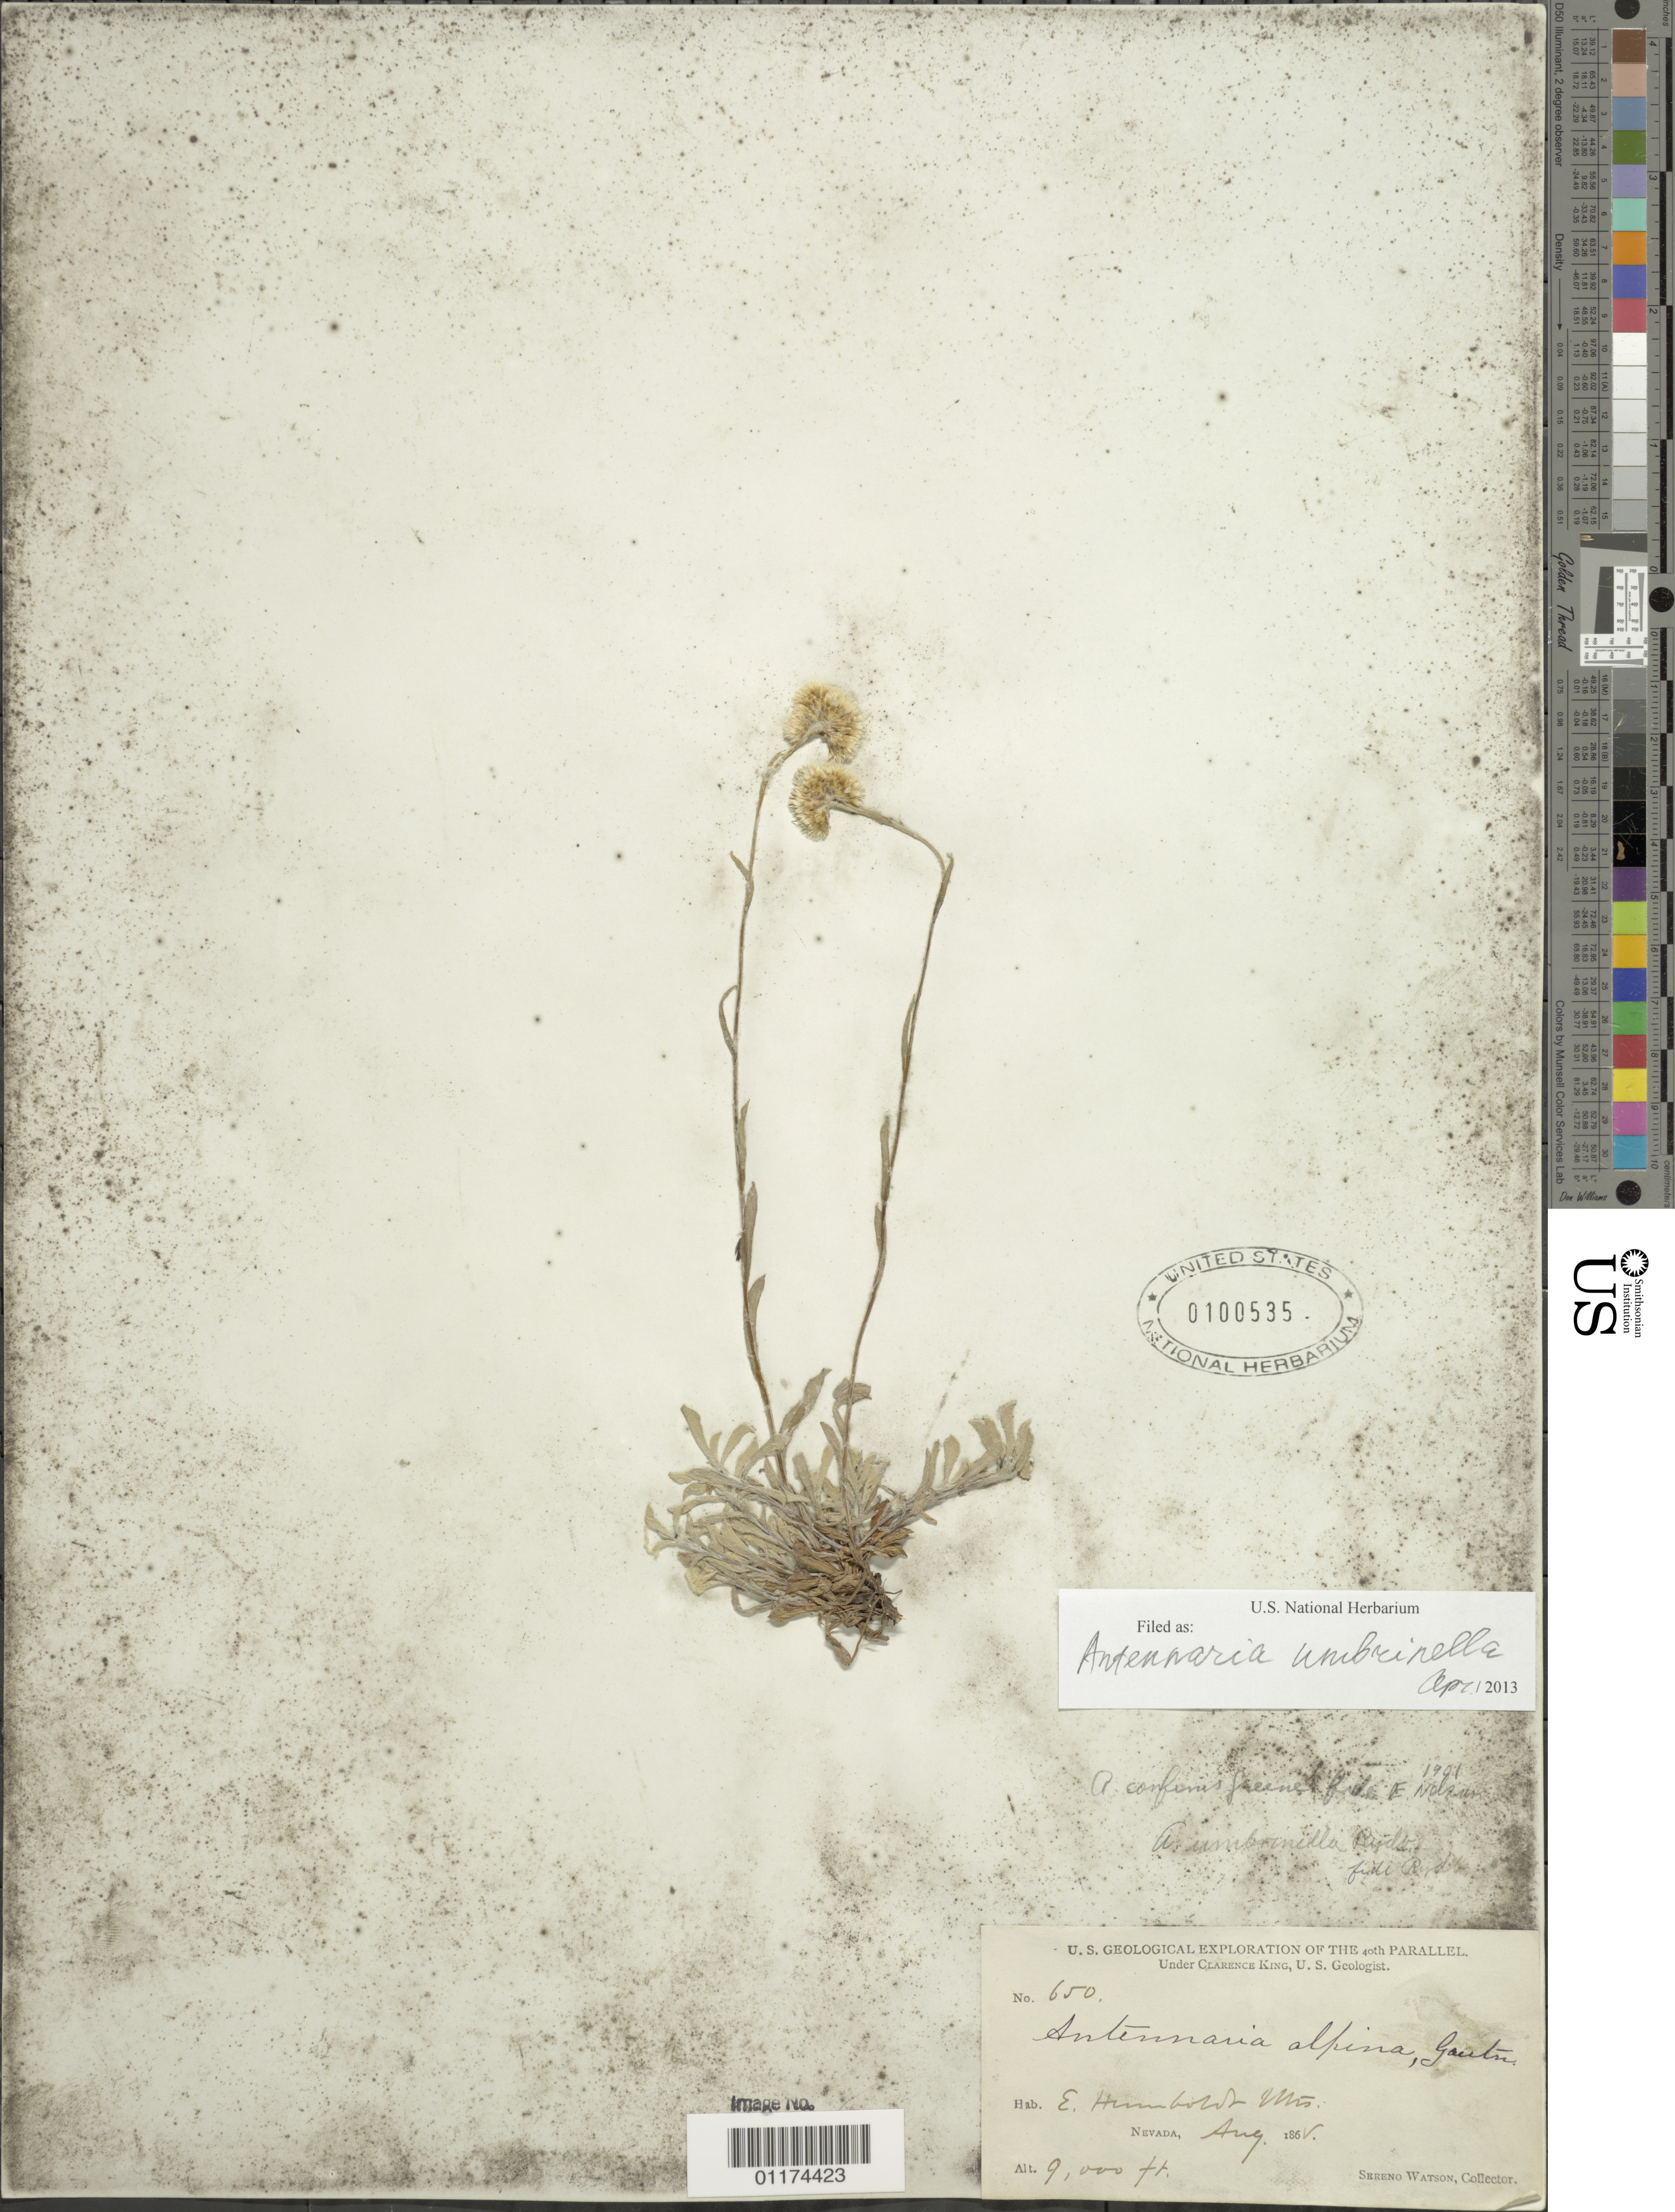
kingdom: Plantae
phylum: Tracheophyta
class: Magnoliopsida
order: Asterales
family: Asteraceae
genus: Antennaria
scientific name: Antennaria umbrinella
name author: Rydb.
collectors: S. Watson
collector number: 650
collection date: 1868-08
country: United States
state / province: Nevada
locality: E. Humboldt Mts.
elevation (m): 2743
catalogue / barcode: US 100535